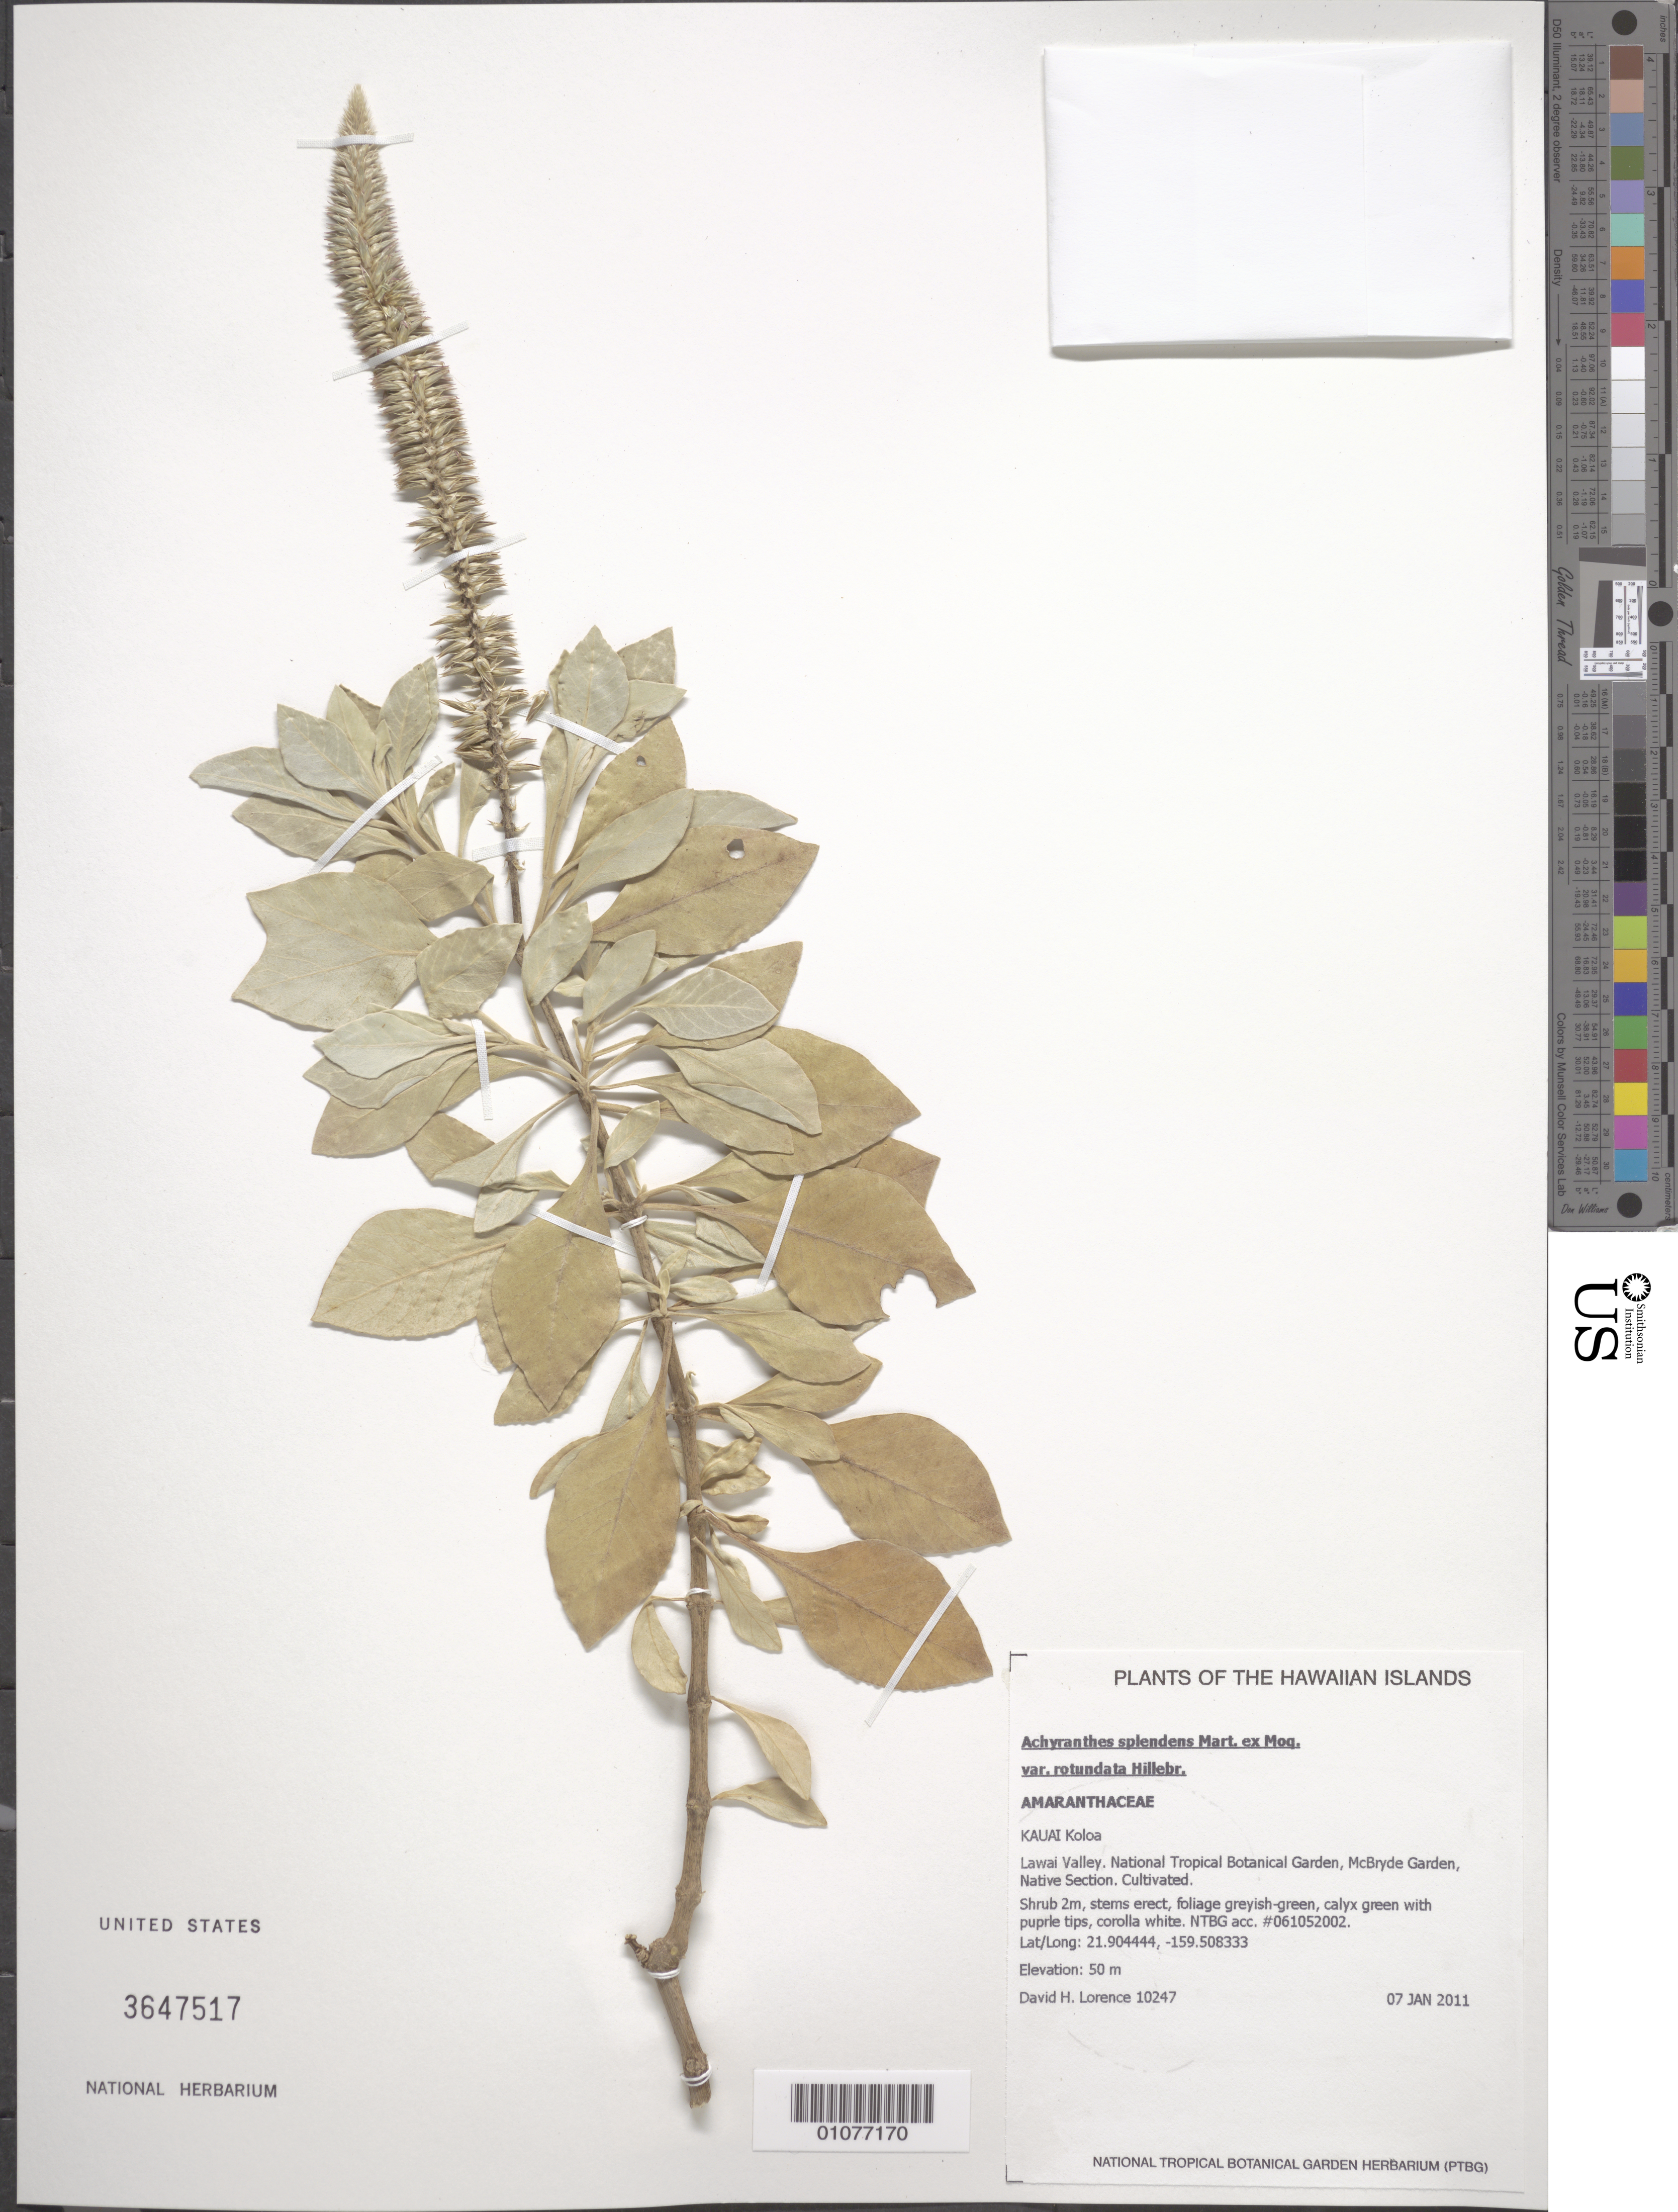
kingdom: Plantae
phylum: Tracheophyta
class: Magnoliopsida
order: Caryophyllales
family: Amaranthaceae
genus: Achyranthes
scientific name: Achyranthes splendens var. rotundata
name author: Hillebr.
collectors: D. Lorence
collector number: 10247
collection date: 2011-01-07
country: United States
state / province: Hawaii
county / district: Kauai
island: Kaua'i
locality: Koloa District, Lawai Valley, National Tropical Botanical Garden, McBryde Garden native section.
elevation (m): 50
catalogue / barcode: US 3647518